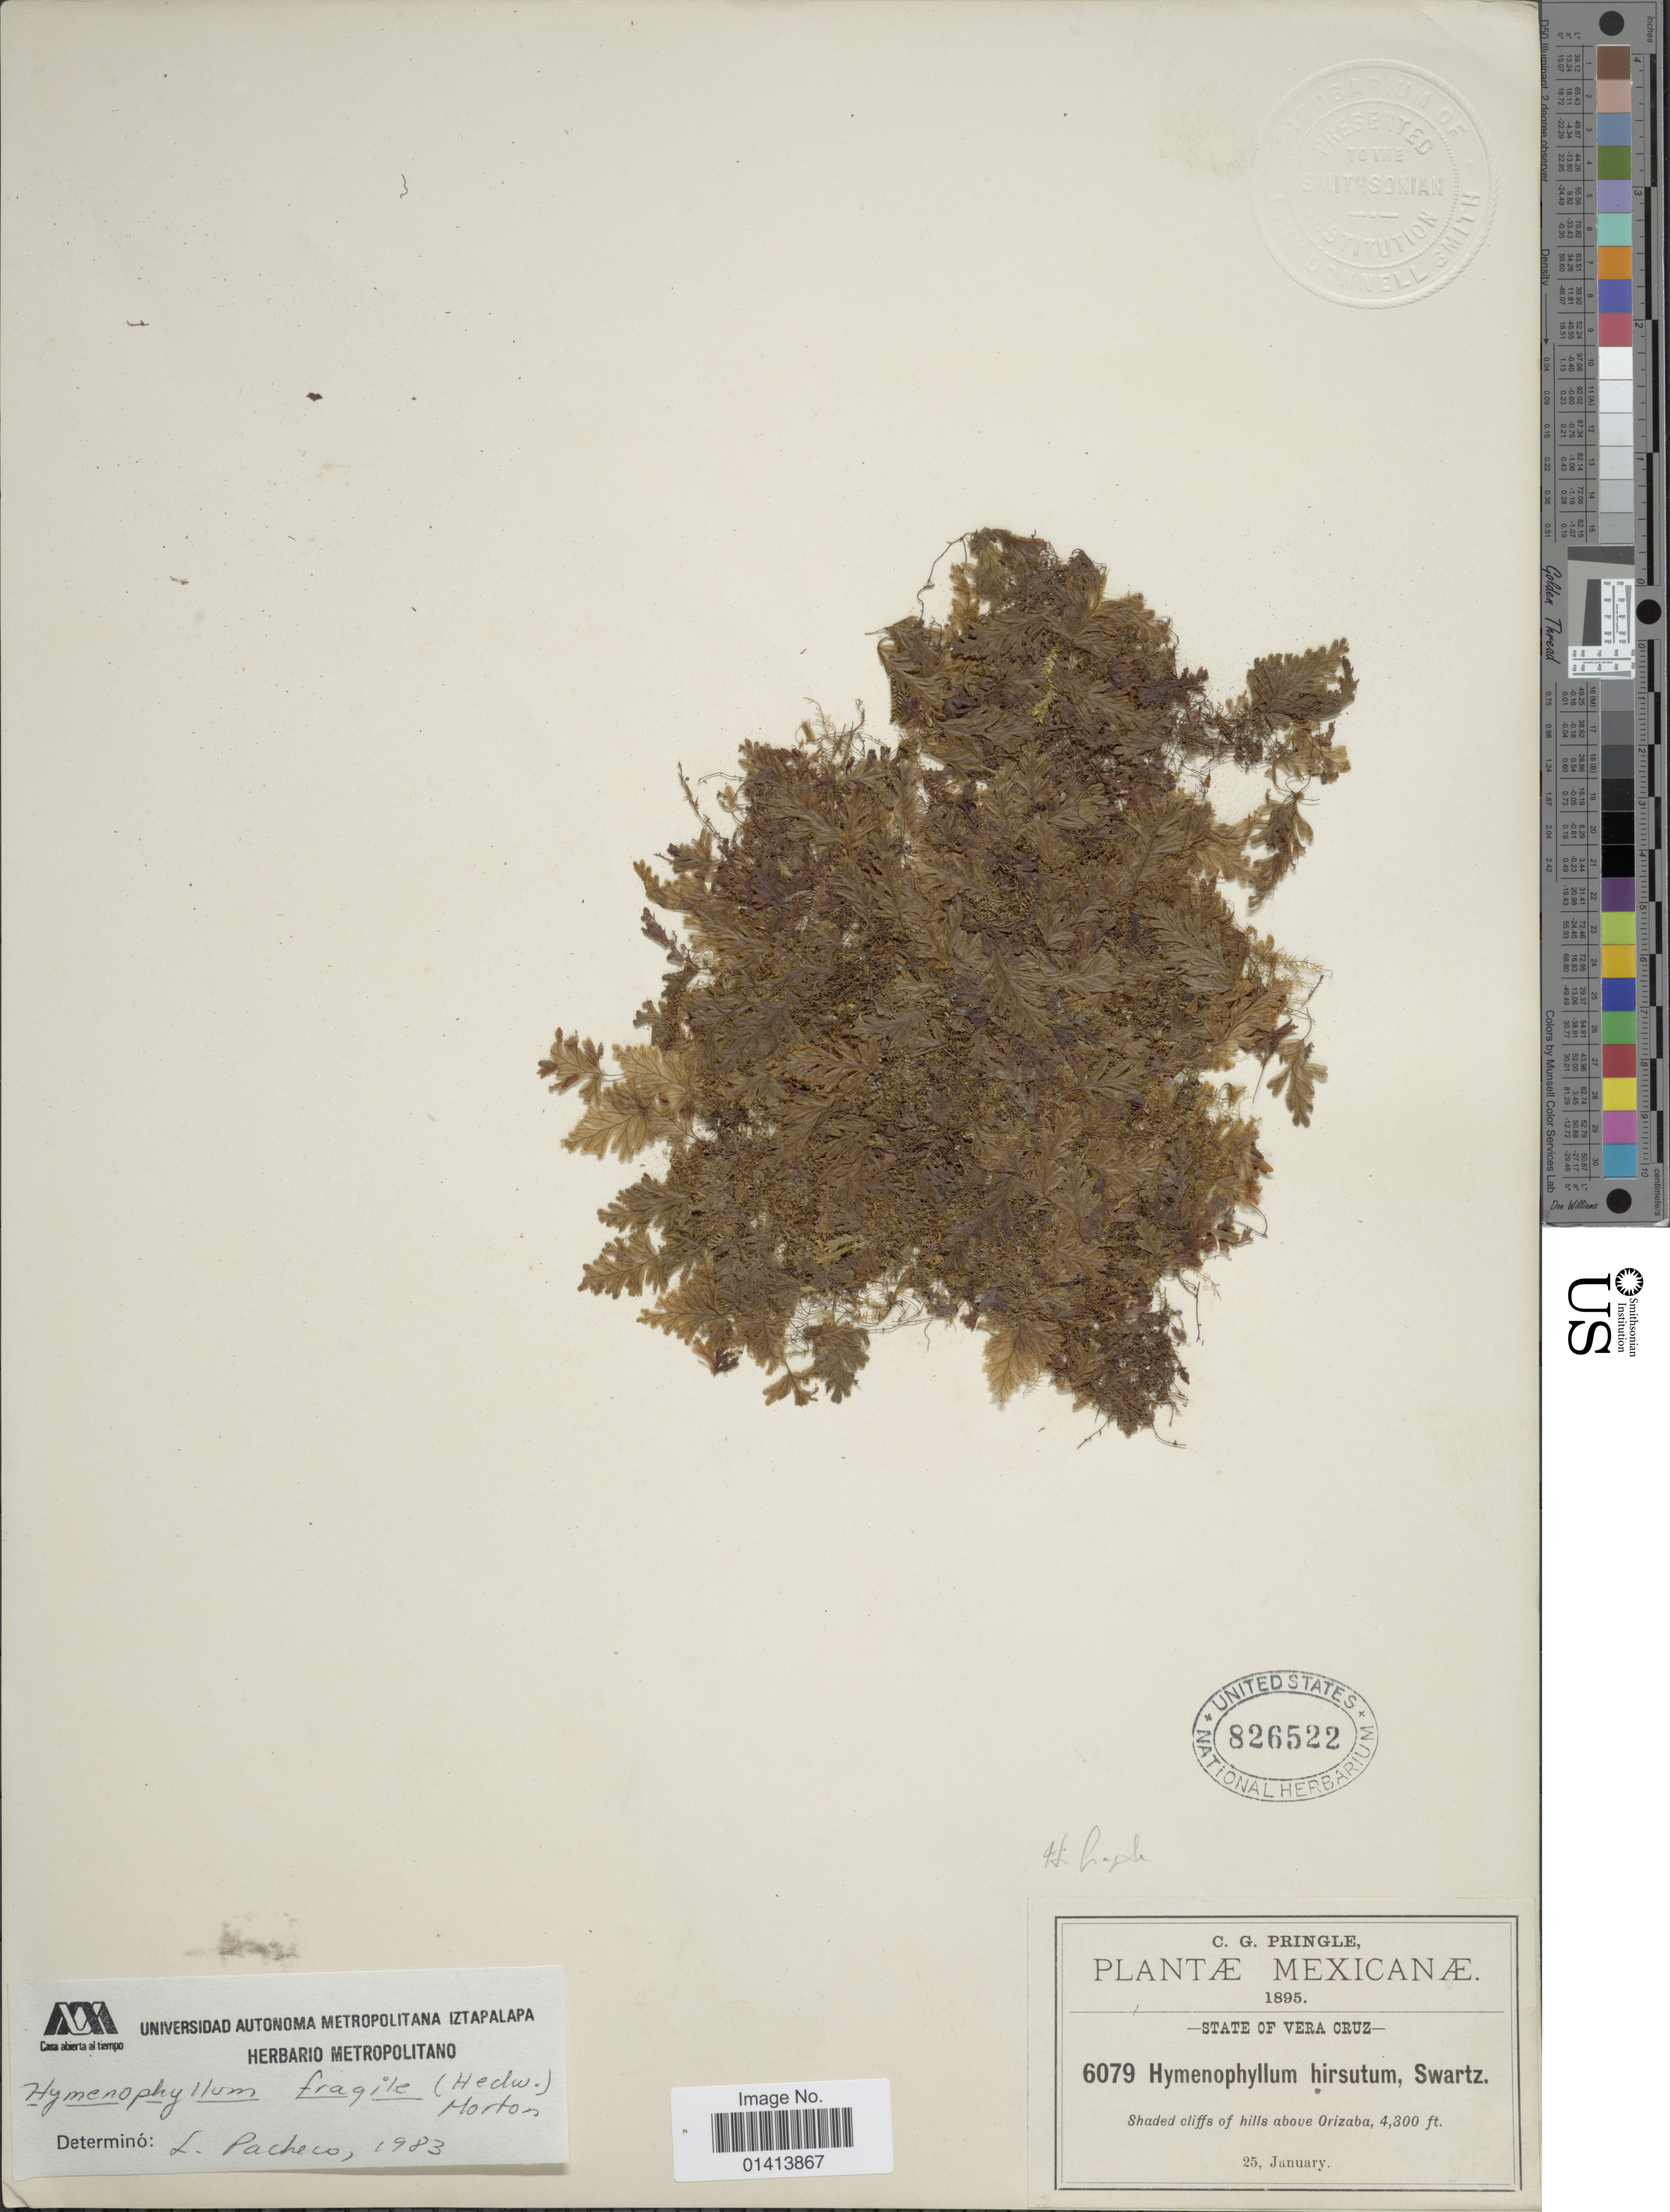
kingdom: Plantae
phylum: Tracheophyta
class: Polypodiopsida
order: Hymenophyllales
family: Hymenophyllaceae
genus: Hymenophyllum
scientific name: Hymenophyllum fragile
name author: (Hedw.) C.V. Morton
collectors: C. G. Pringle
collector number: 6079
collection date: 1895-01-25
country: Mexico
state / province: Veracruz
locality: Shaded cliffs of hills above Orizaba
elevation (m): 1311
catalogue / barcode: US 26522